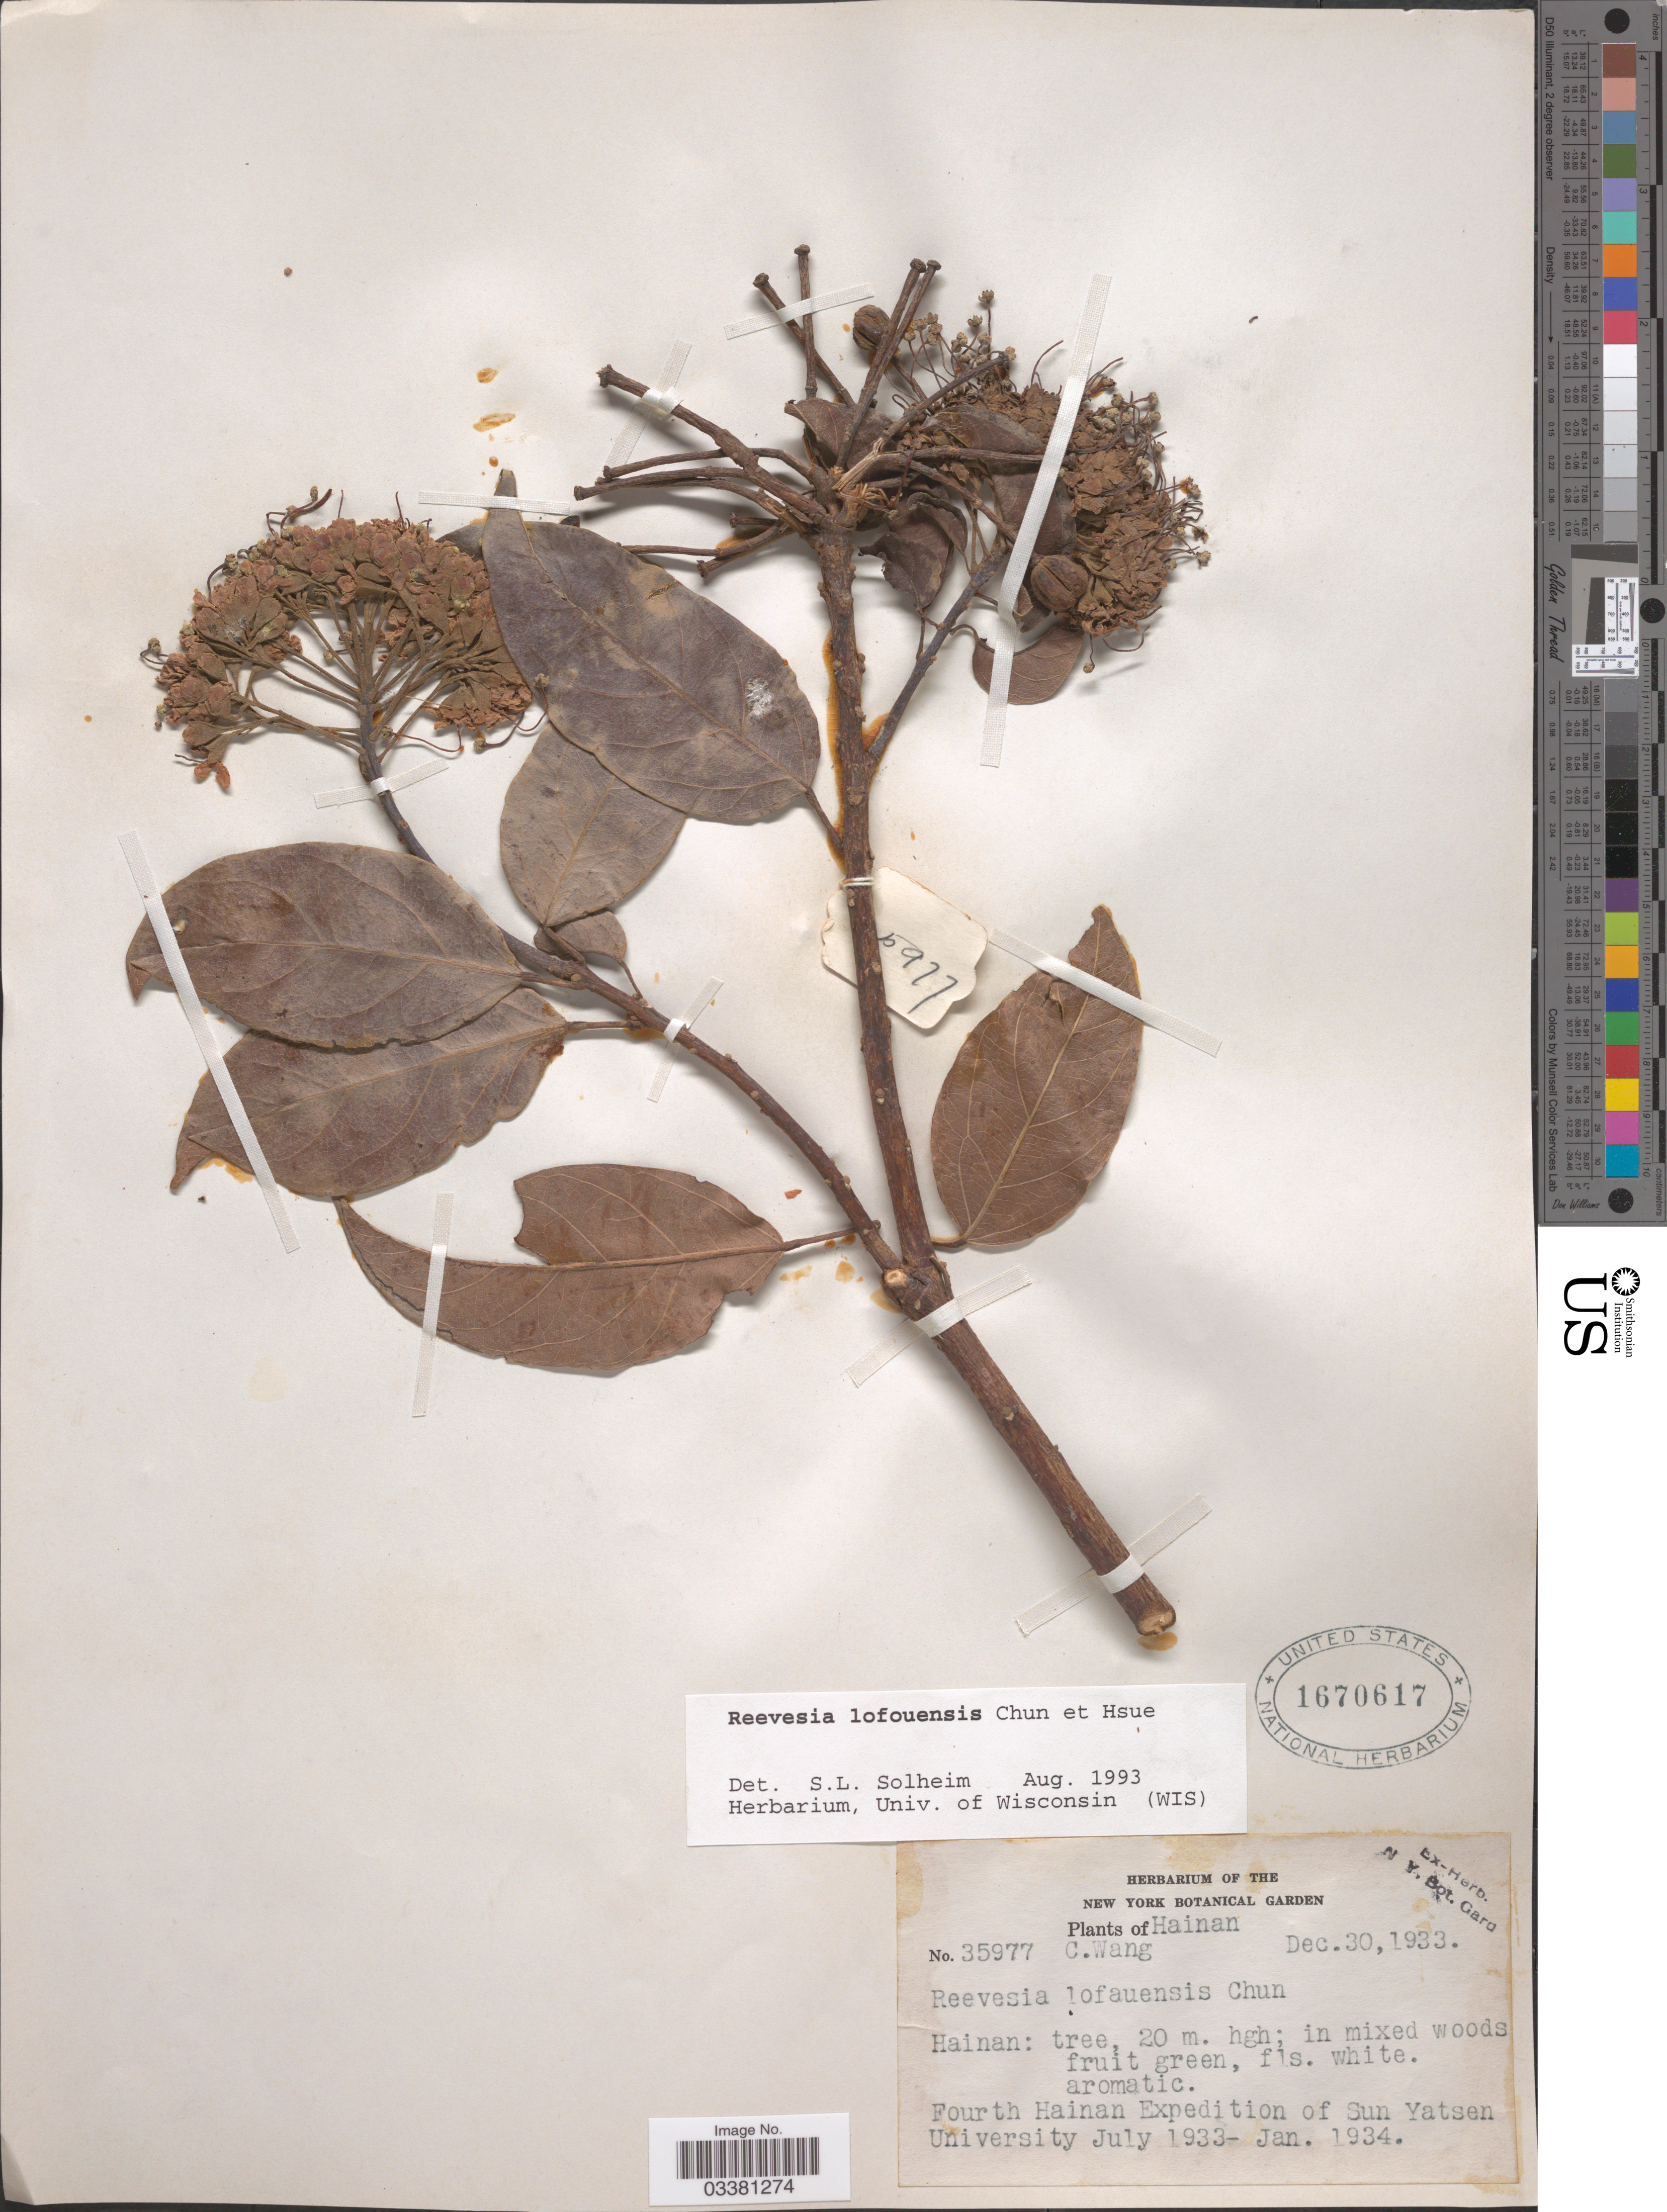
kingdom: Plantae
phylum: Tracheophyta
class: Magnoliopsida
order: Malvales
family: Malvaceae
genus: Reevesia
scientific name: Reevesia lofouensis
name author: Chun & H.H. Hsue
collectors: C. Wang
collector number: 35977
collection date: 1933-12-30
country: China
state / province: Hainan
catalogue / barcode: US 1670617